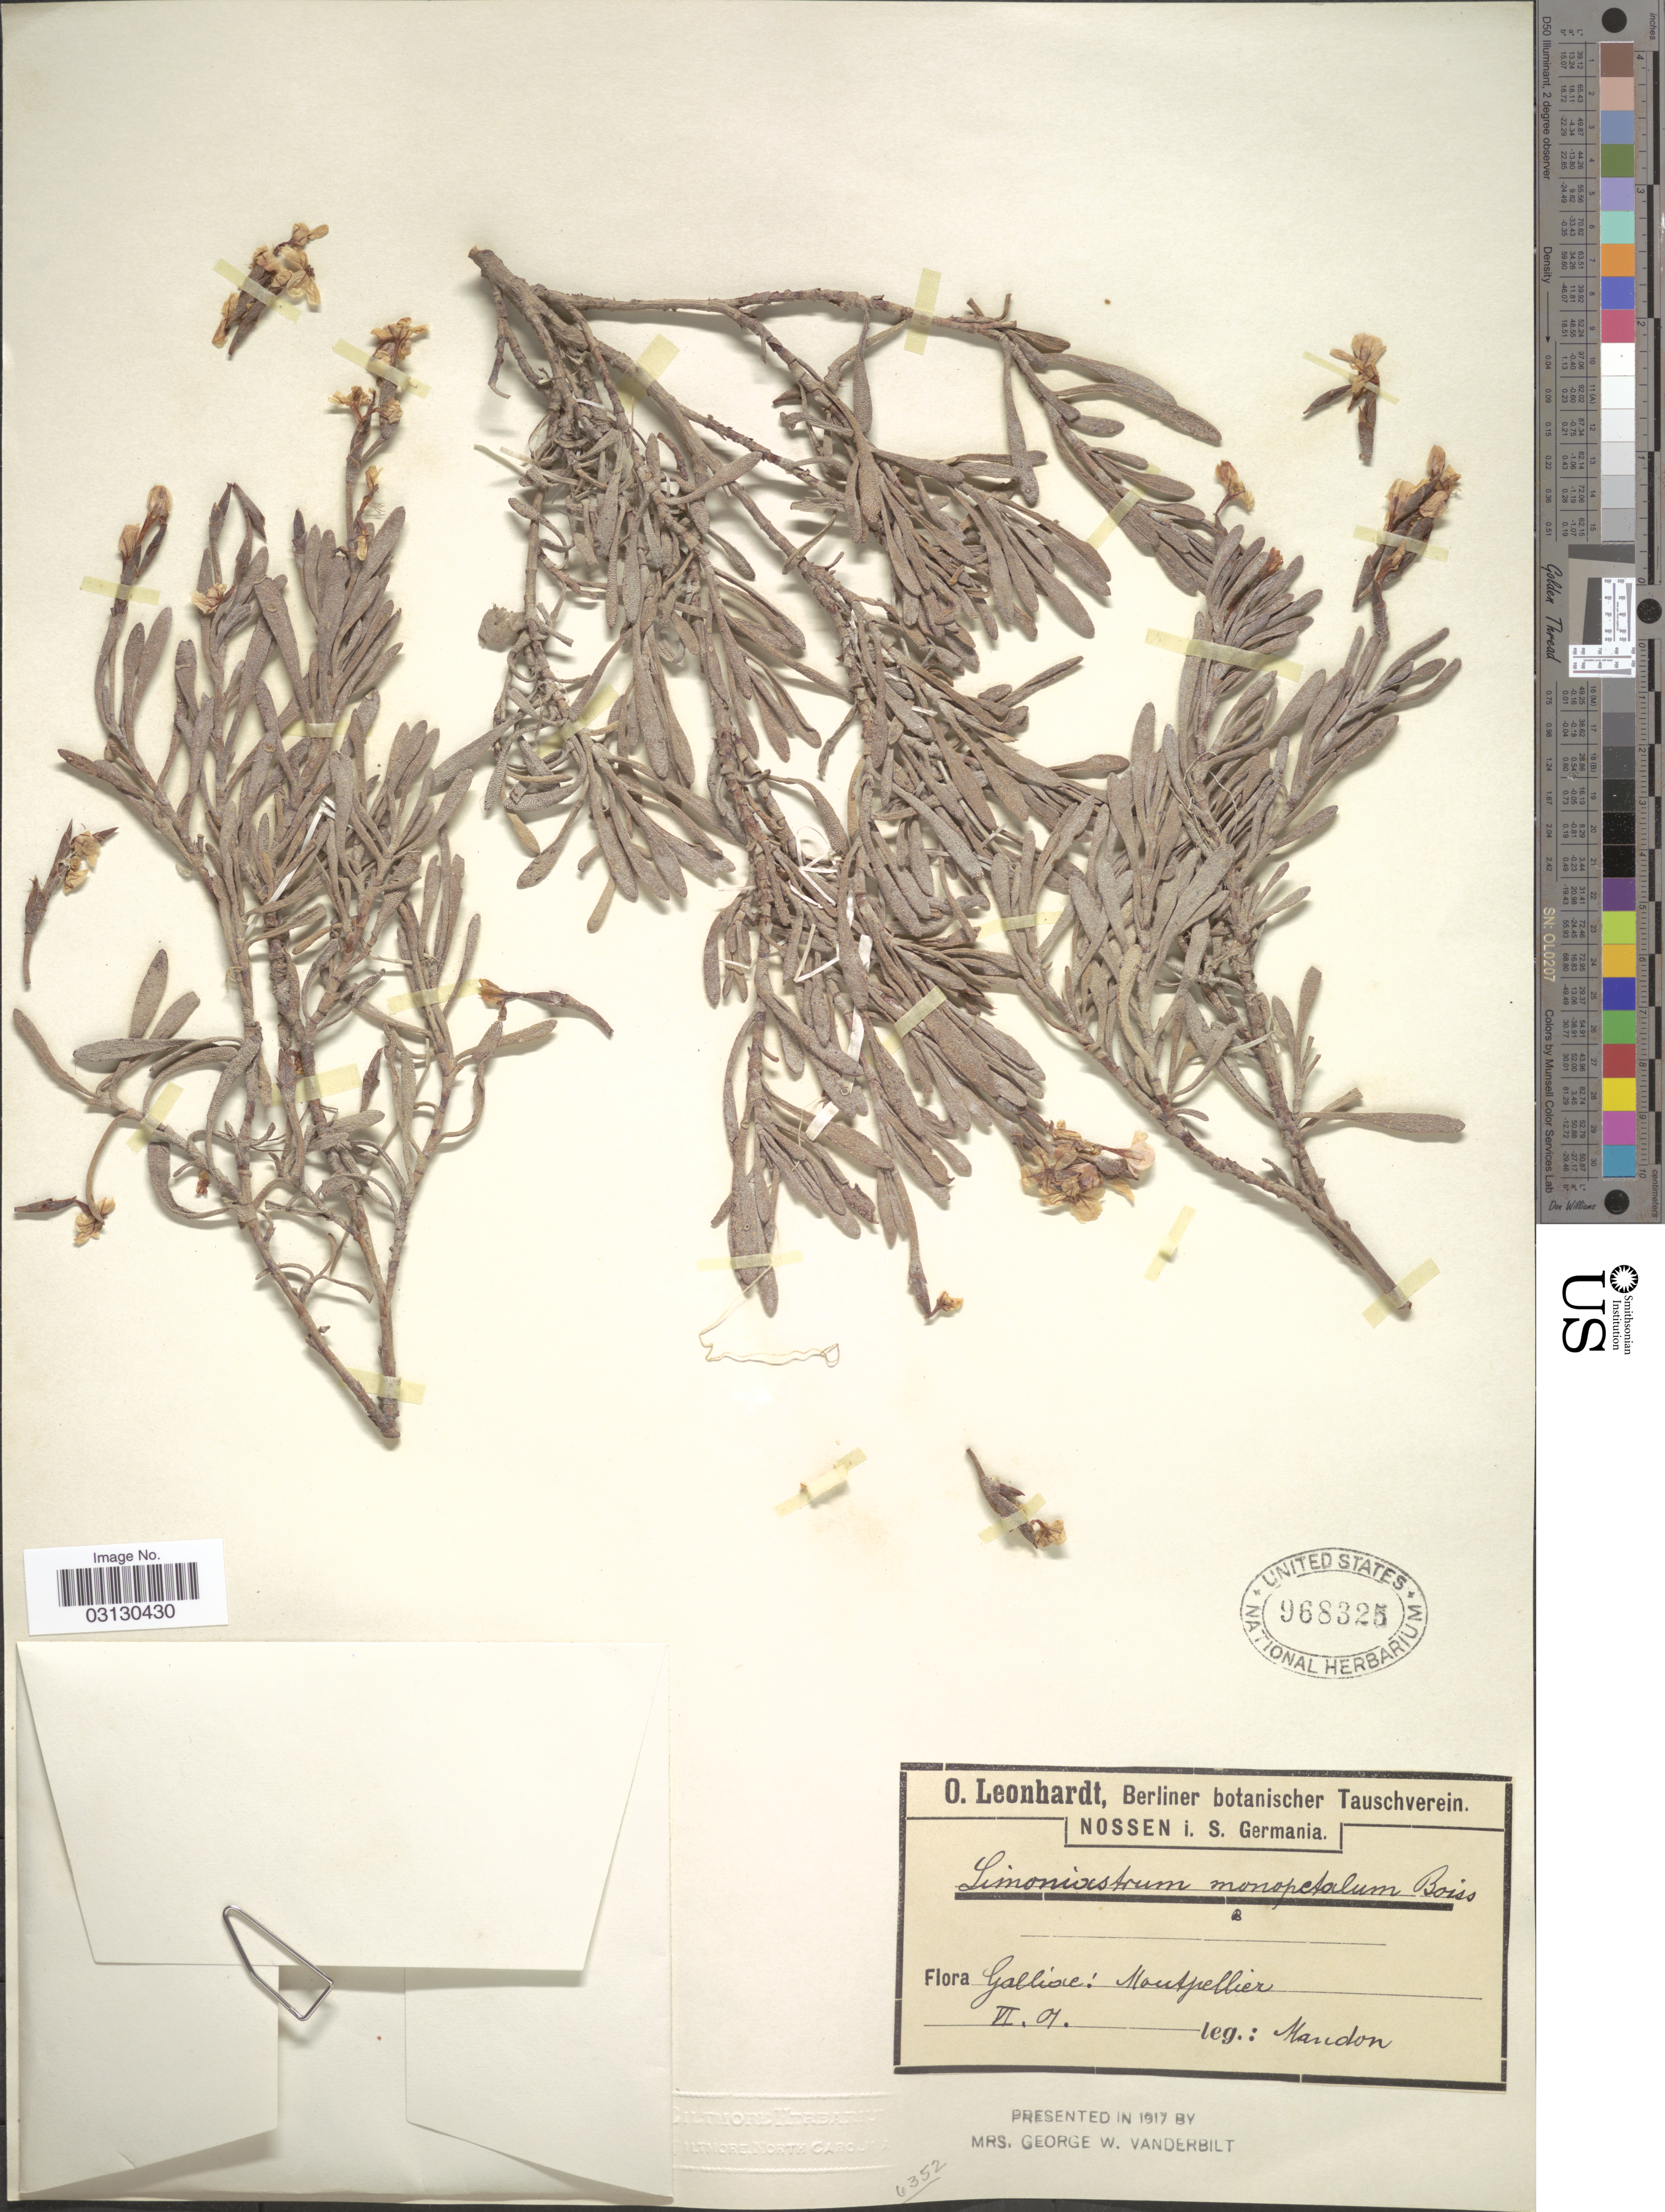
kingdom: Plantae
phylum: Tracheophyta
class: Magnoliopsida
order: Caryophyllales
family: Plumbaginaceae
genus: Limonium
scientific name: Limonium monopetalum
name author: Hill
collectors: Mandon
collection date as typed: Transcribed d/m/y: /6/1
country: France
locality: Galliae: Montpellier.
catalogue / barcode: US 968325